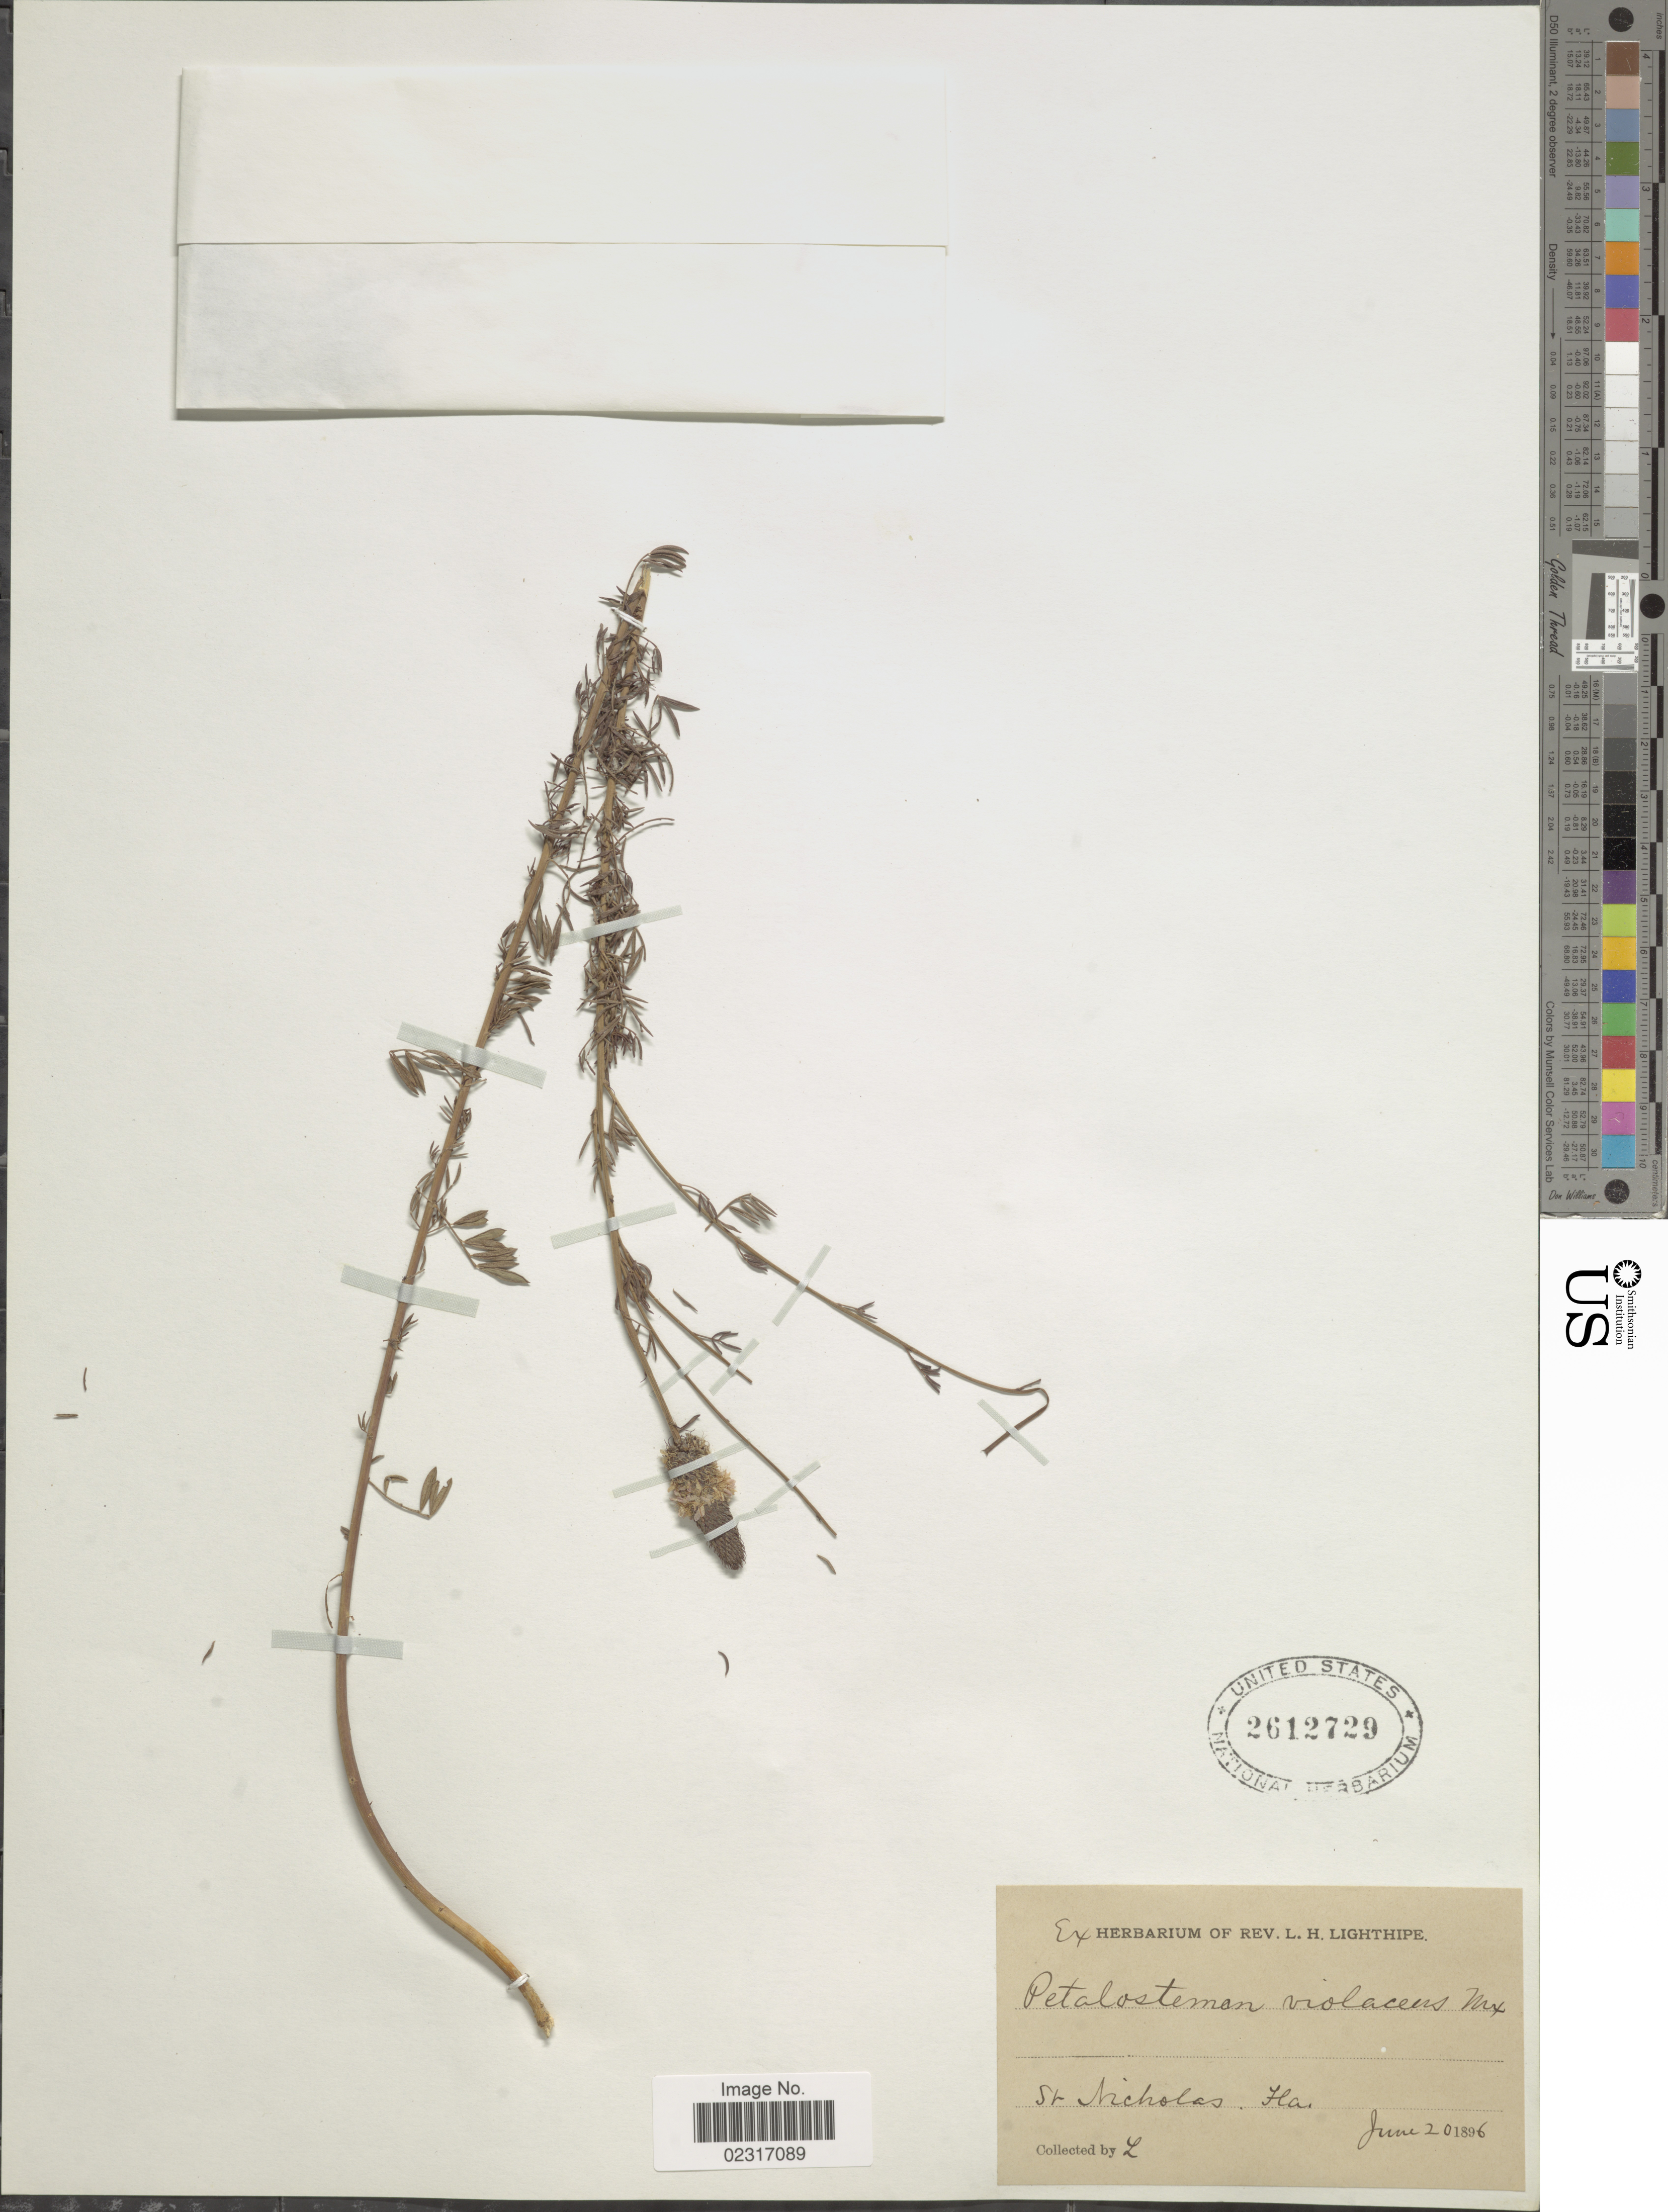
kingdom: Plantae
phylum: Tracheophyta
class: Magnoliopsida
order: Fabales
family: Fabaceae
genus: Dalea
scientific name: Dalea carnea var. carnea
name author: (Michx.) Poir.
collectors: L. H. Lighthipe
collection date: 1896-06-20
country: United States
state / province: Florida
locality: St. Nicholas. Fla.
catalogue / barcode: US 2612729